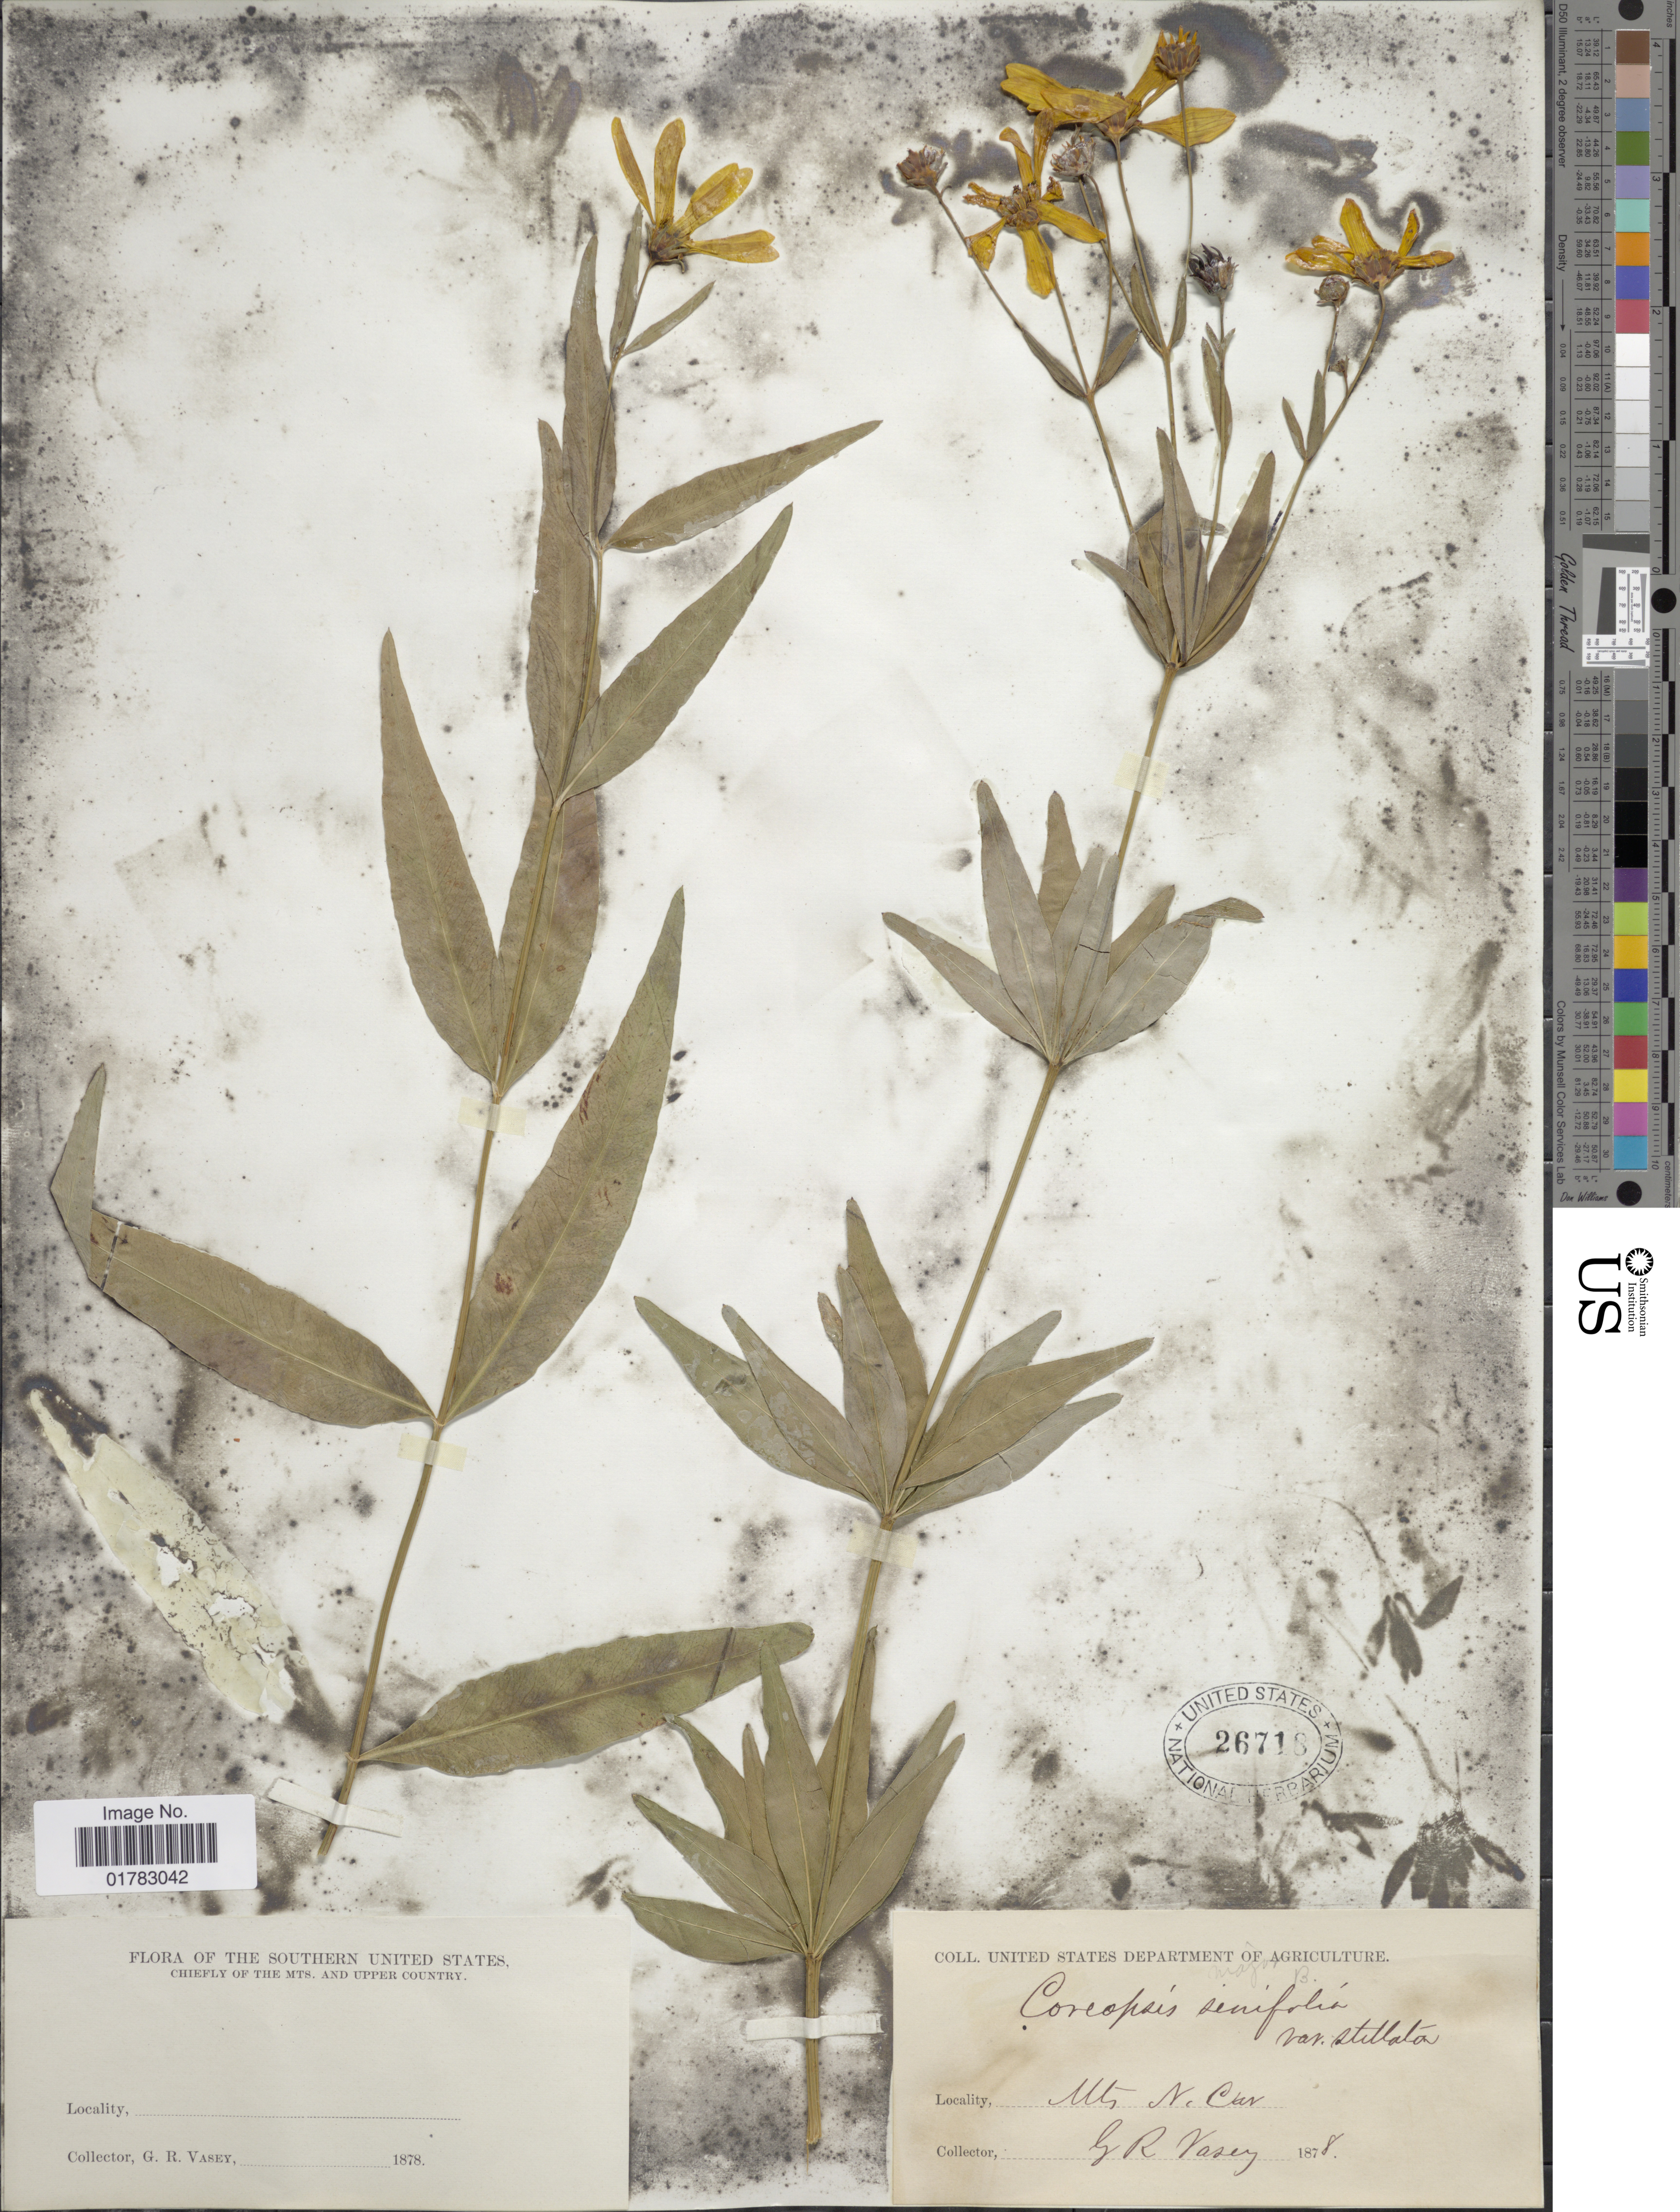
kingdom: Plantae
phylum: Tracheophyta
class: Magnoliopsida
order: Asterales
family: Asteraceae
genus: Coreopsis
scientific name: Coreopsis major var. stellata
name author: (Nutt.) Torr. & A. Gray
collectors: G. R. Vasey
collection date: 1878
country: United States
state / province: North Carolina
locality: Southern United States, Chiefly on the Mts. and Upper Country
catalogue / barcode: US 26718